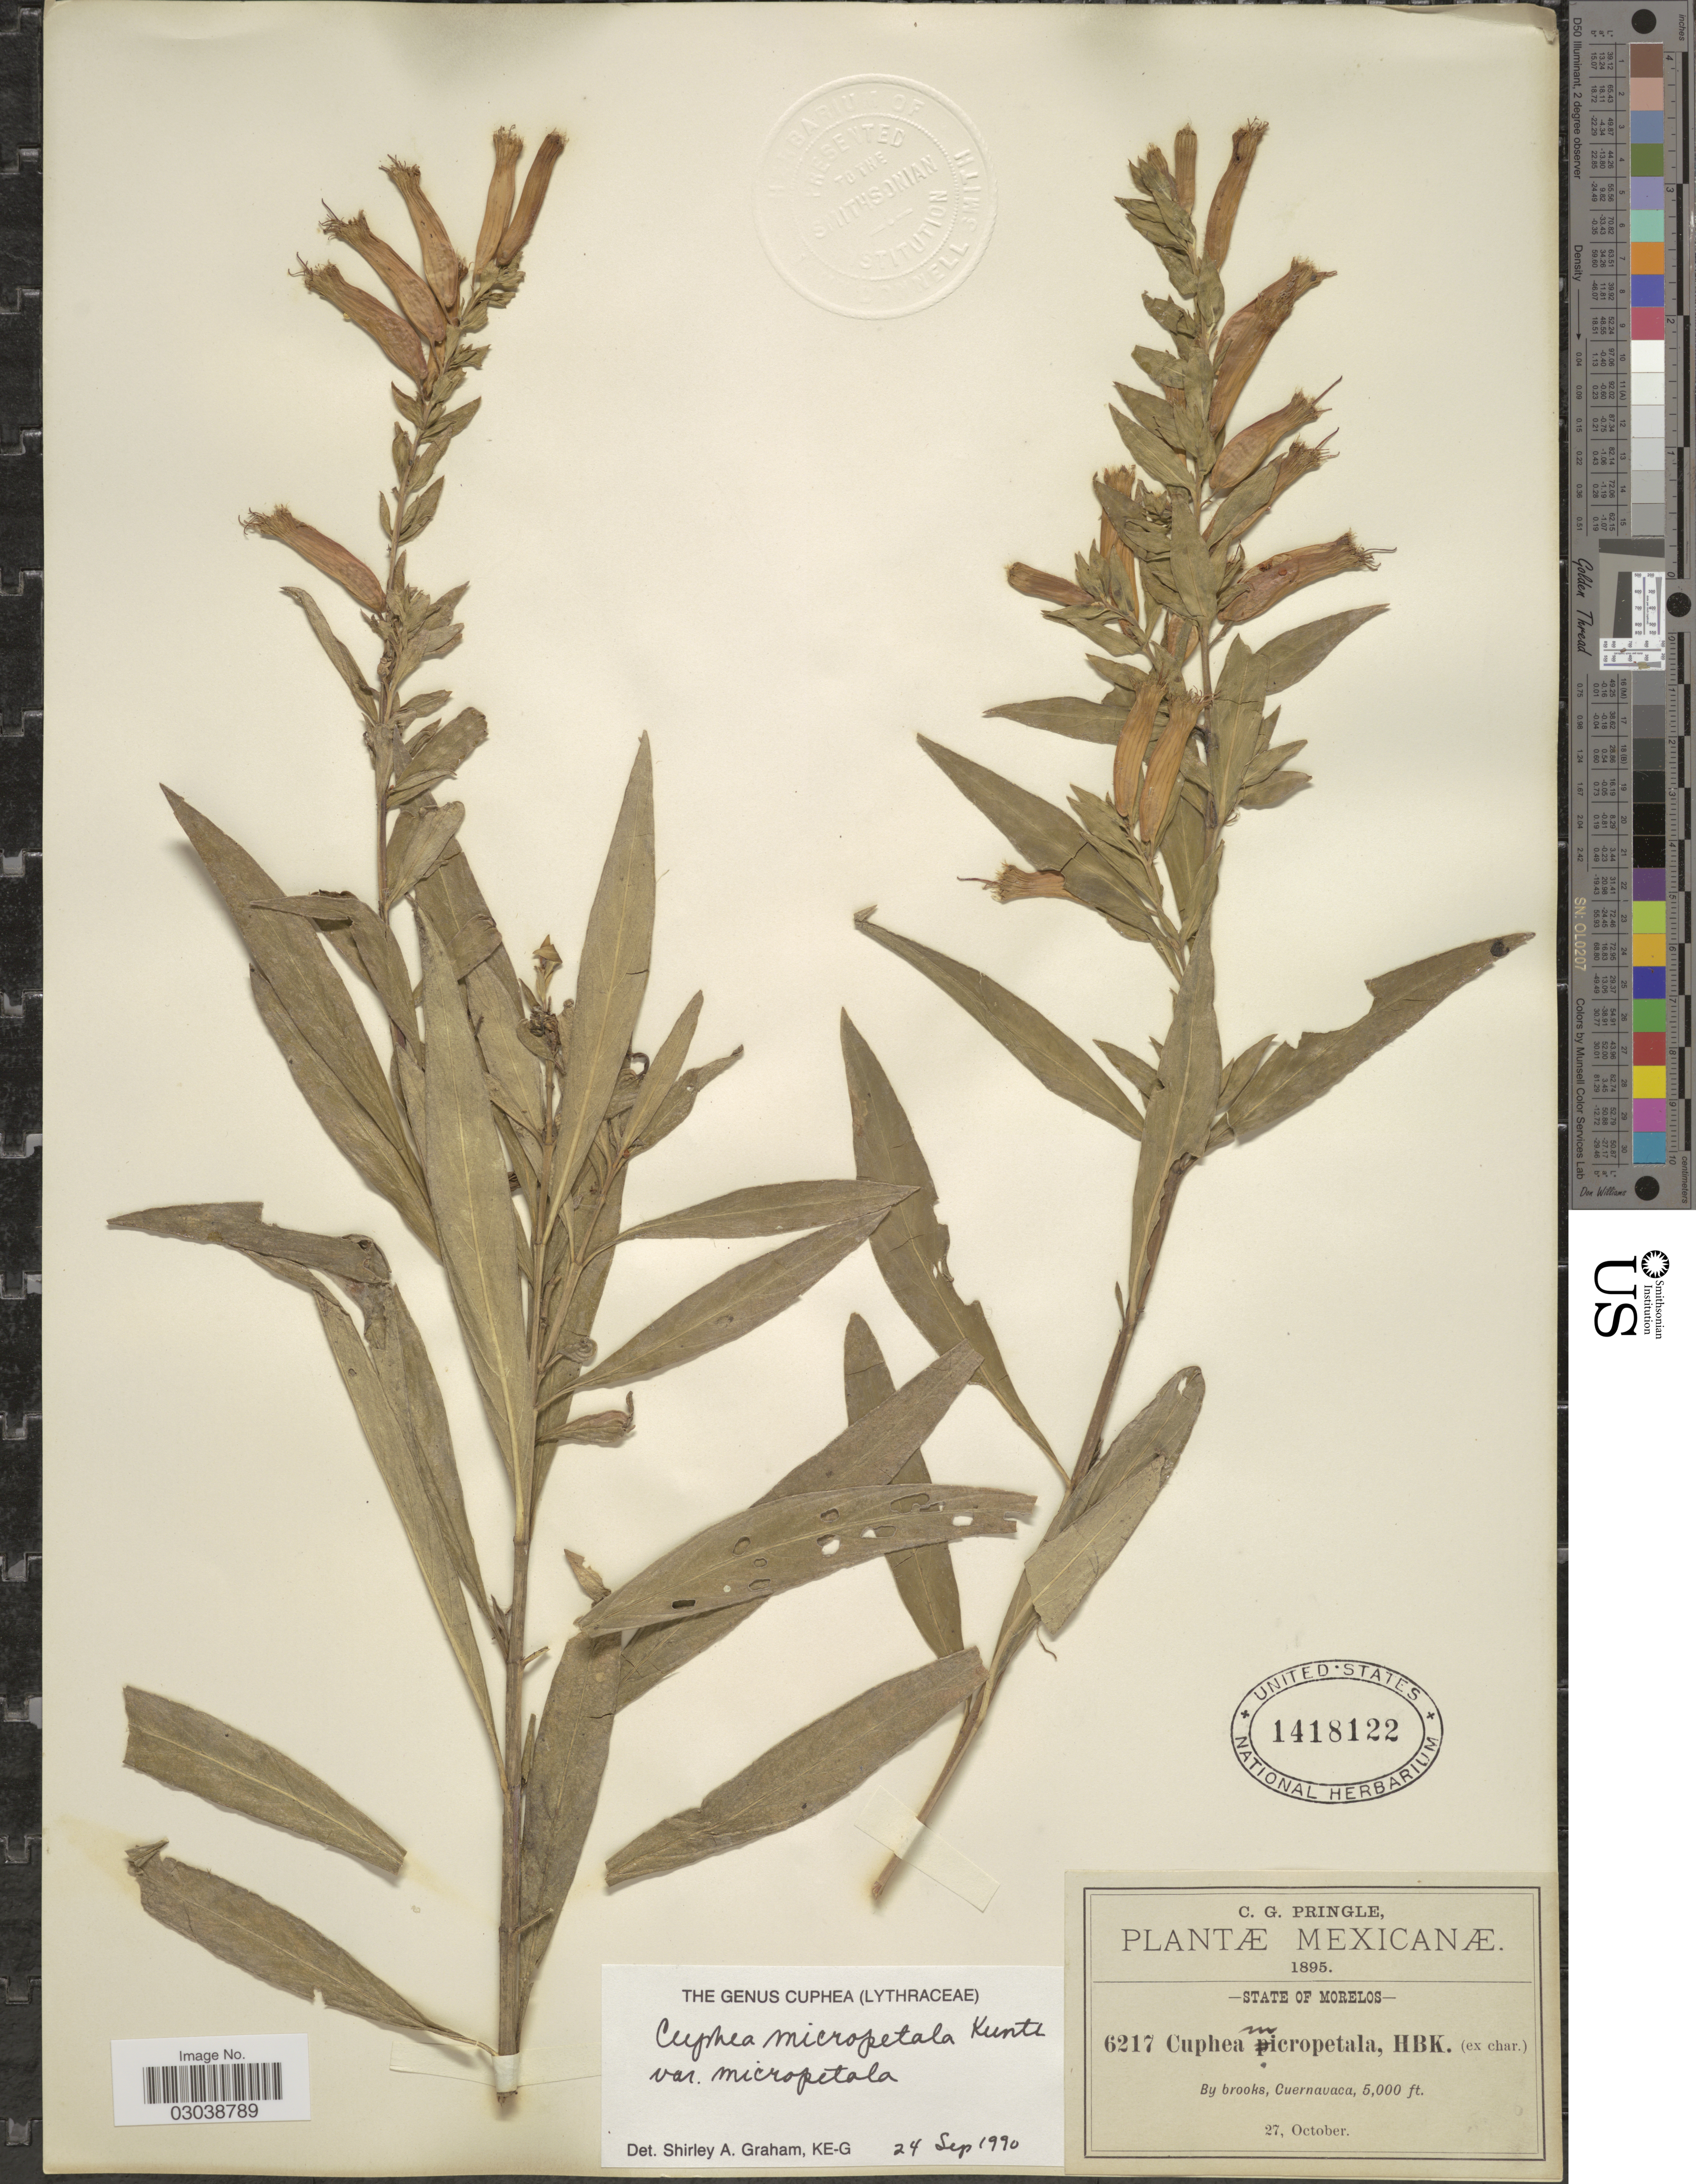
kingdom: Plantae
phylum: Tracheophyta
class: Magnoliopsida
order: Myrtales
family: Lythraceae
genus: Cuphea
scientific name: Cuphea micropetala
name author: Kunth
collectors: C. G. Pringle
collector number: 6217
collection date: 1895-10-27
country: Mexico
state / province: Morelos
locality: By brooks, Cuernavaca.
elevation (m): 1524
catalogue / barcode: US 1418122